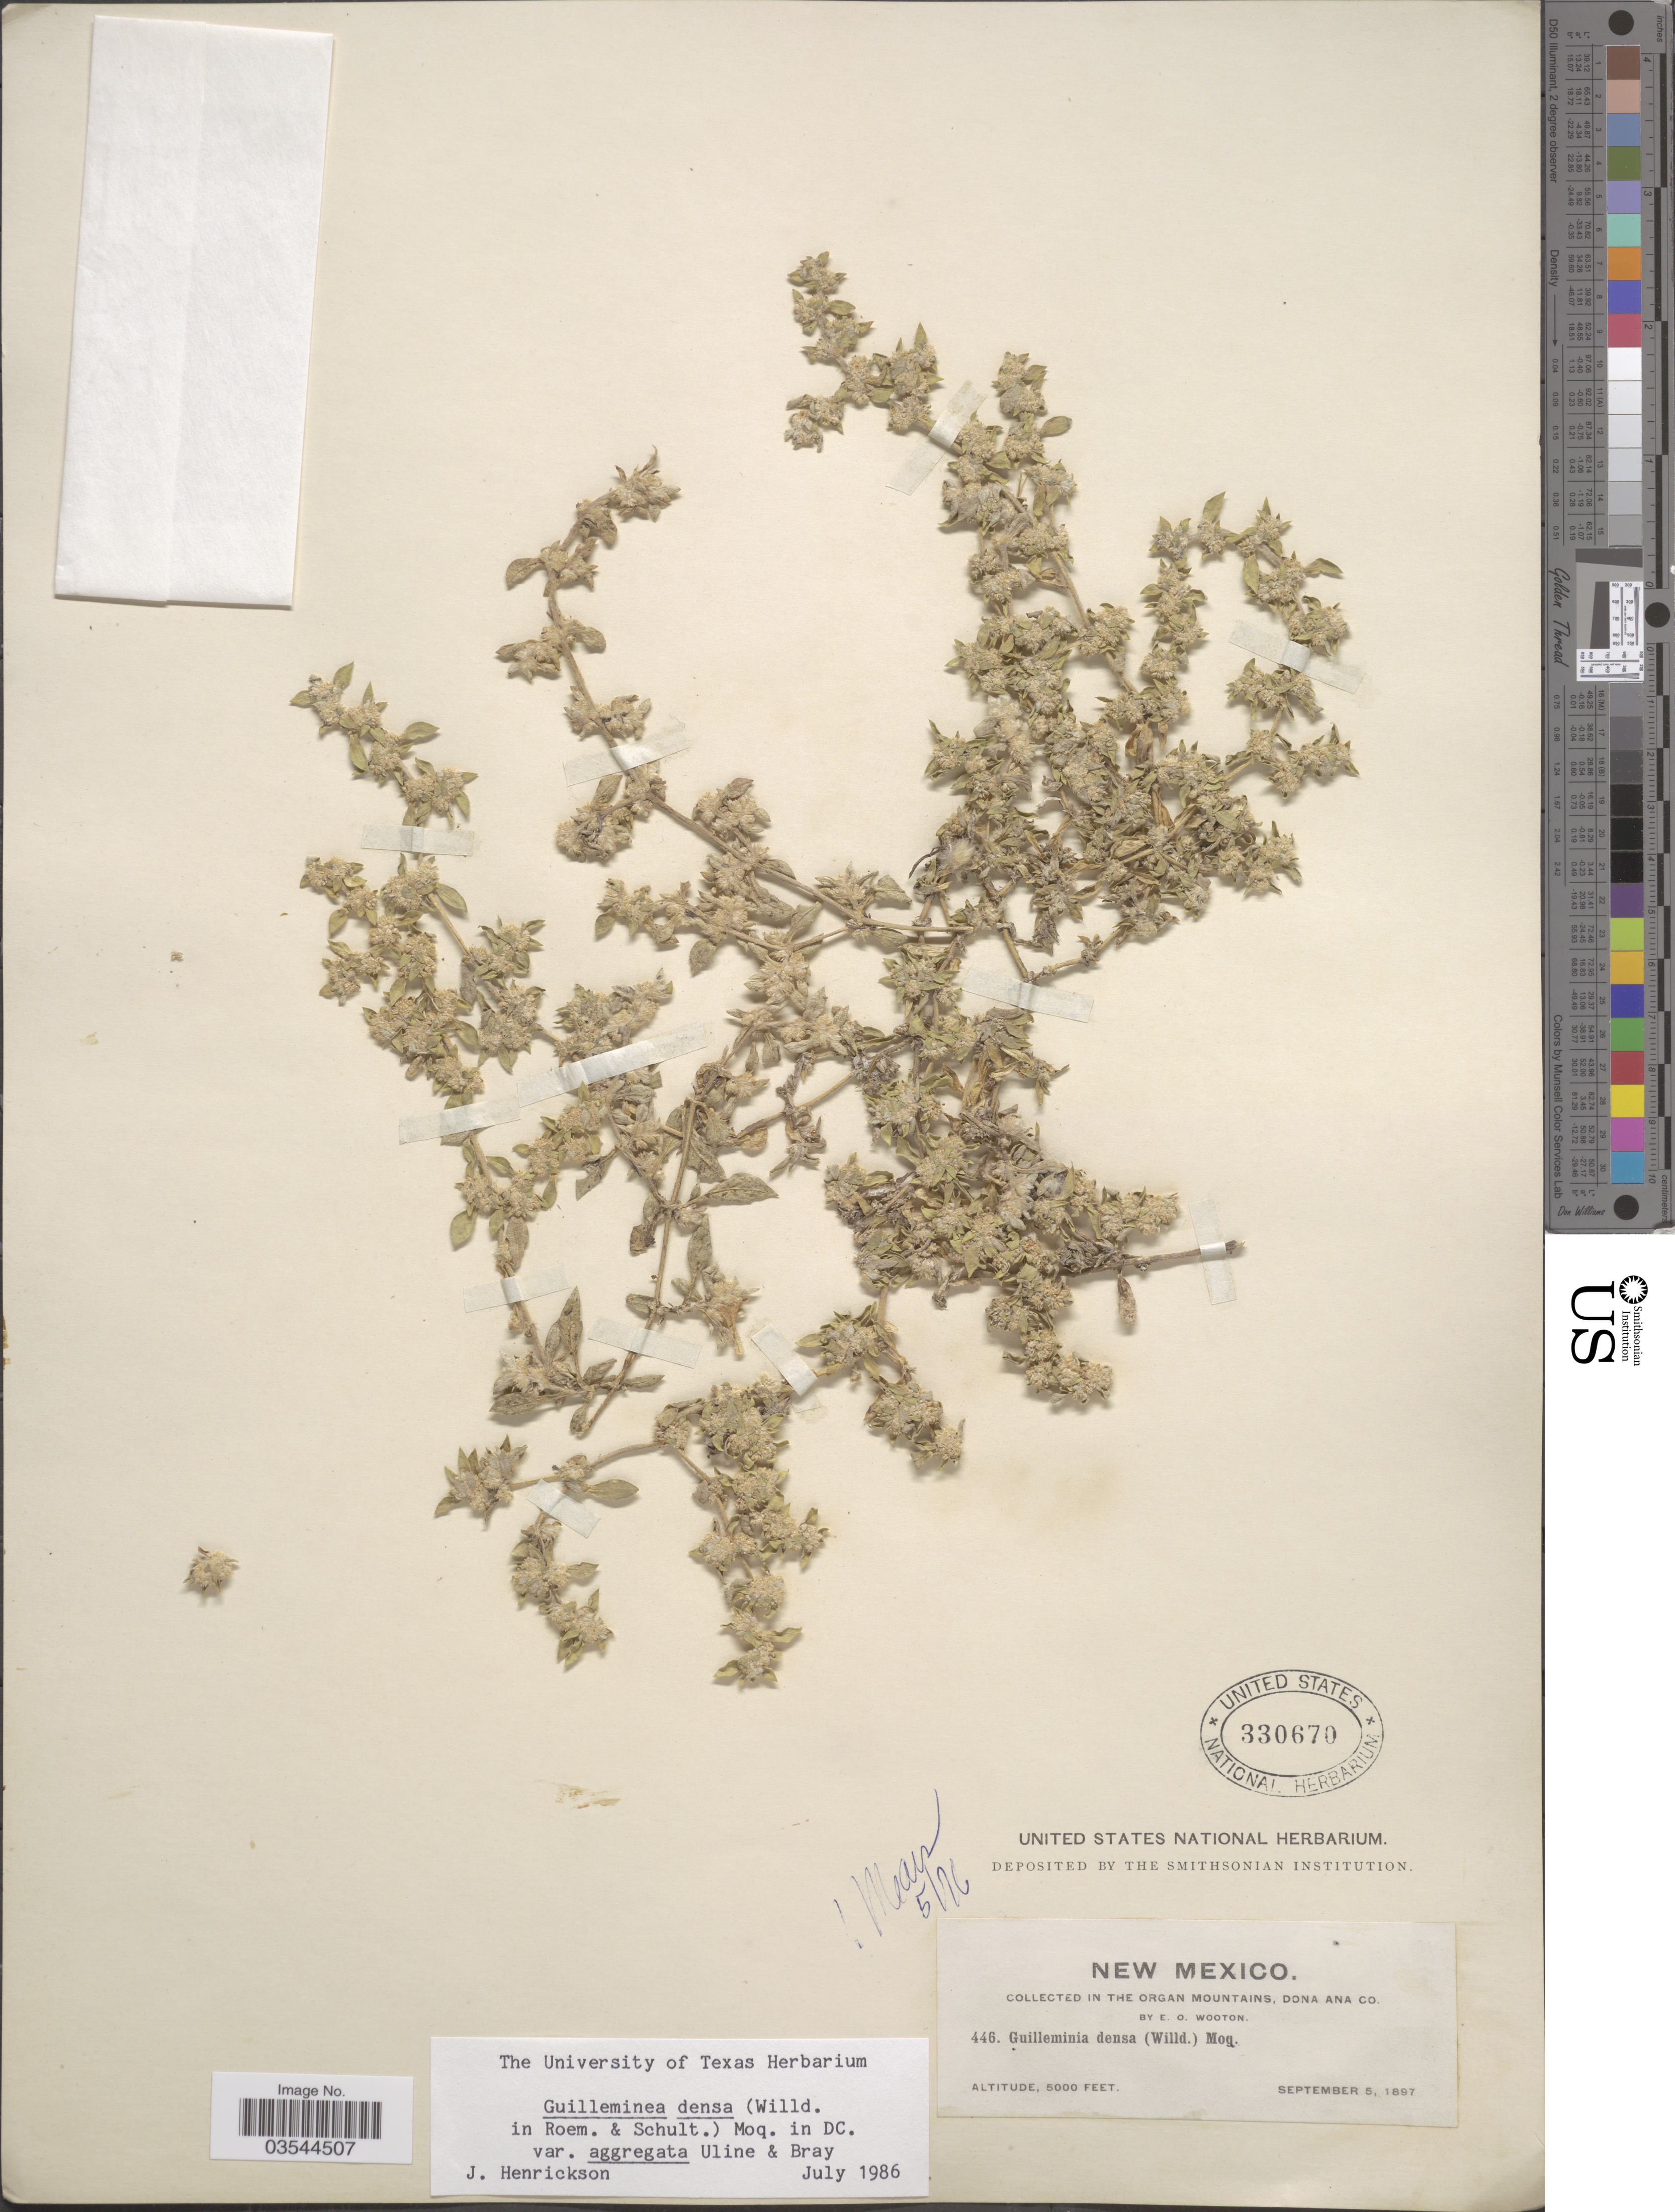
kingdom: Plantae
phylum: Tracheophyta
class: Magnoliopsida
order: Caryophyllales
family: Amaranthaceae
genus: Guilleminea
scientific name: Guilleminea densa var. aggregata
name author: Uline & W.L. Bray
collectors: E. O. Wooton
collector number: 446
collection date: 1897-09-05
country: United States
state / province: New Mexico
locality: The Organ Mountains, Dona Ana Co.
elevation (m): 1524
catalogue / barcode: US 330670